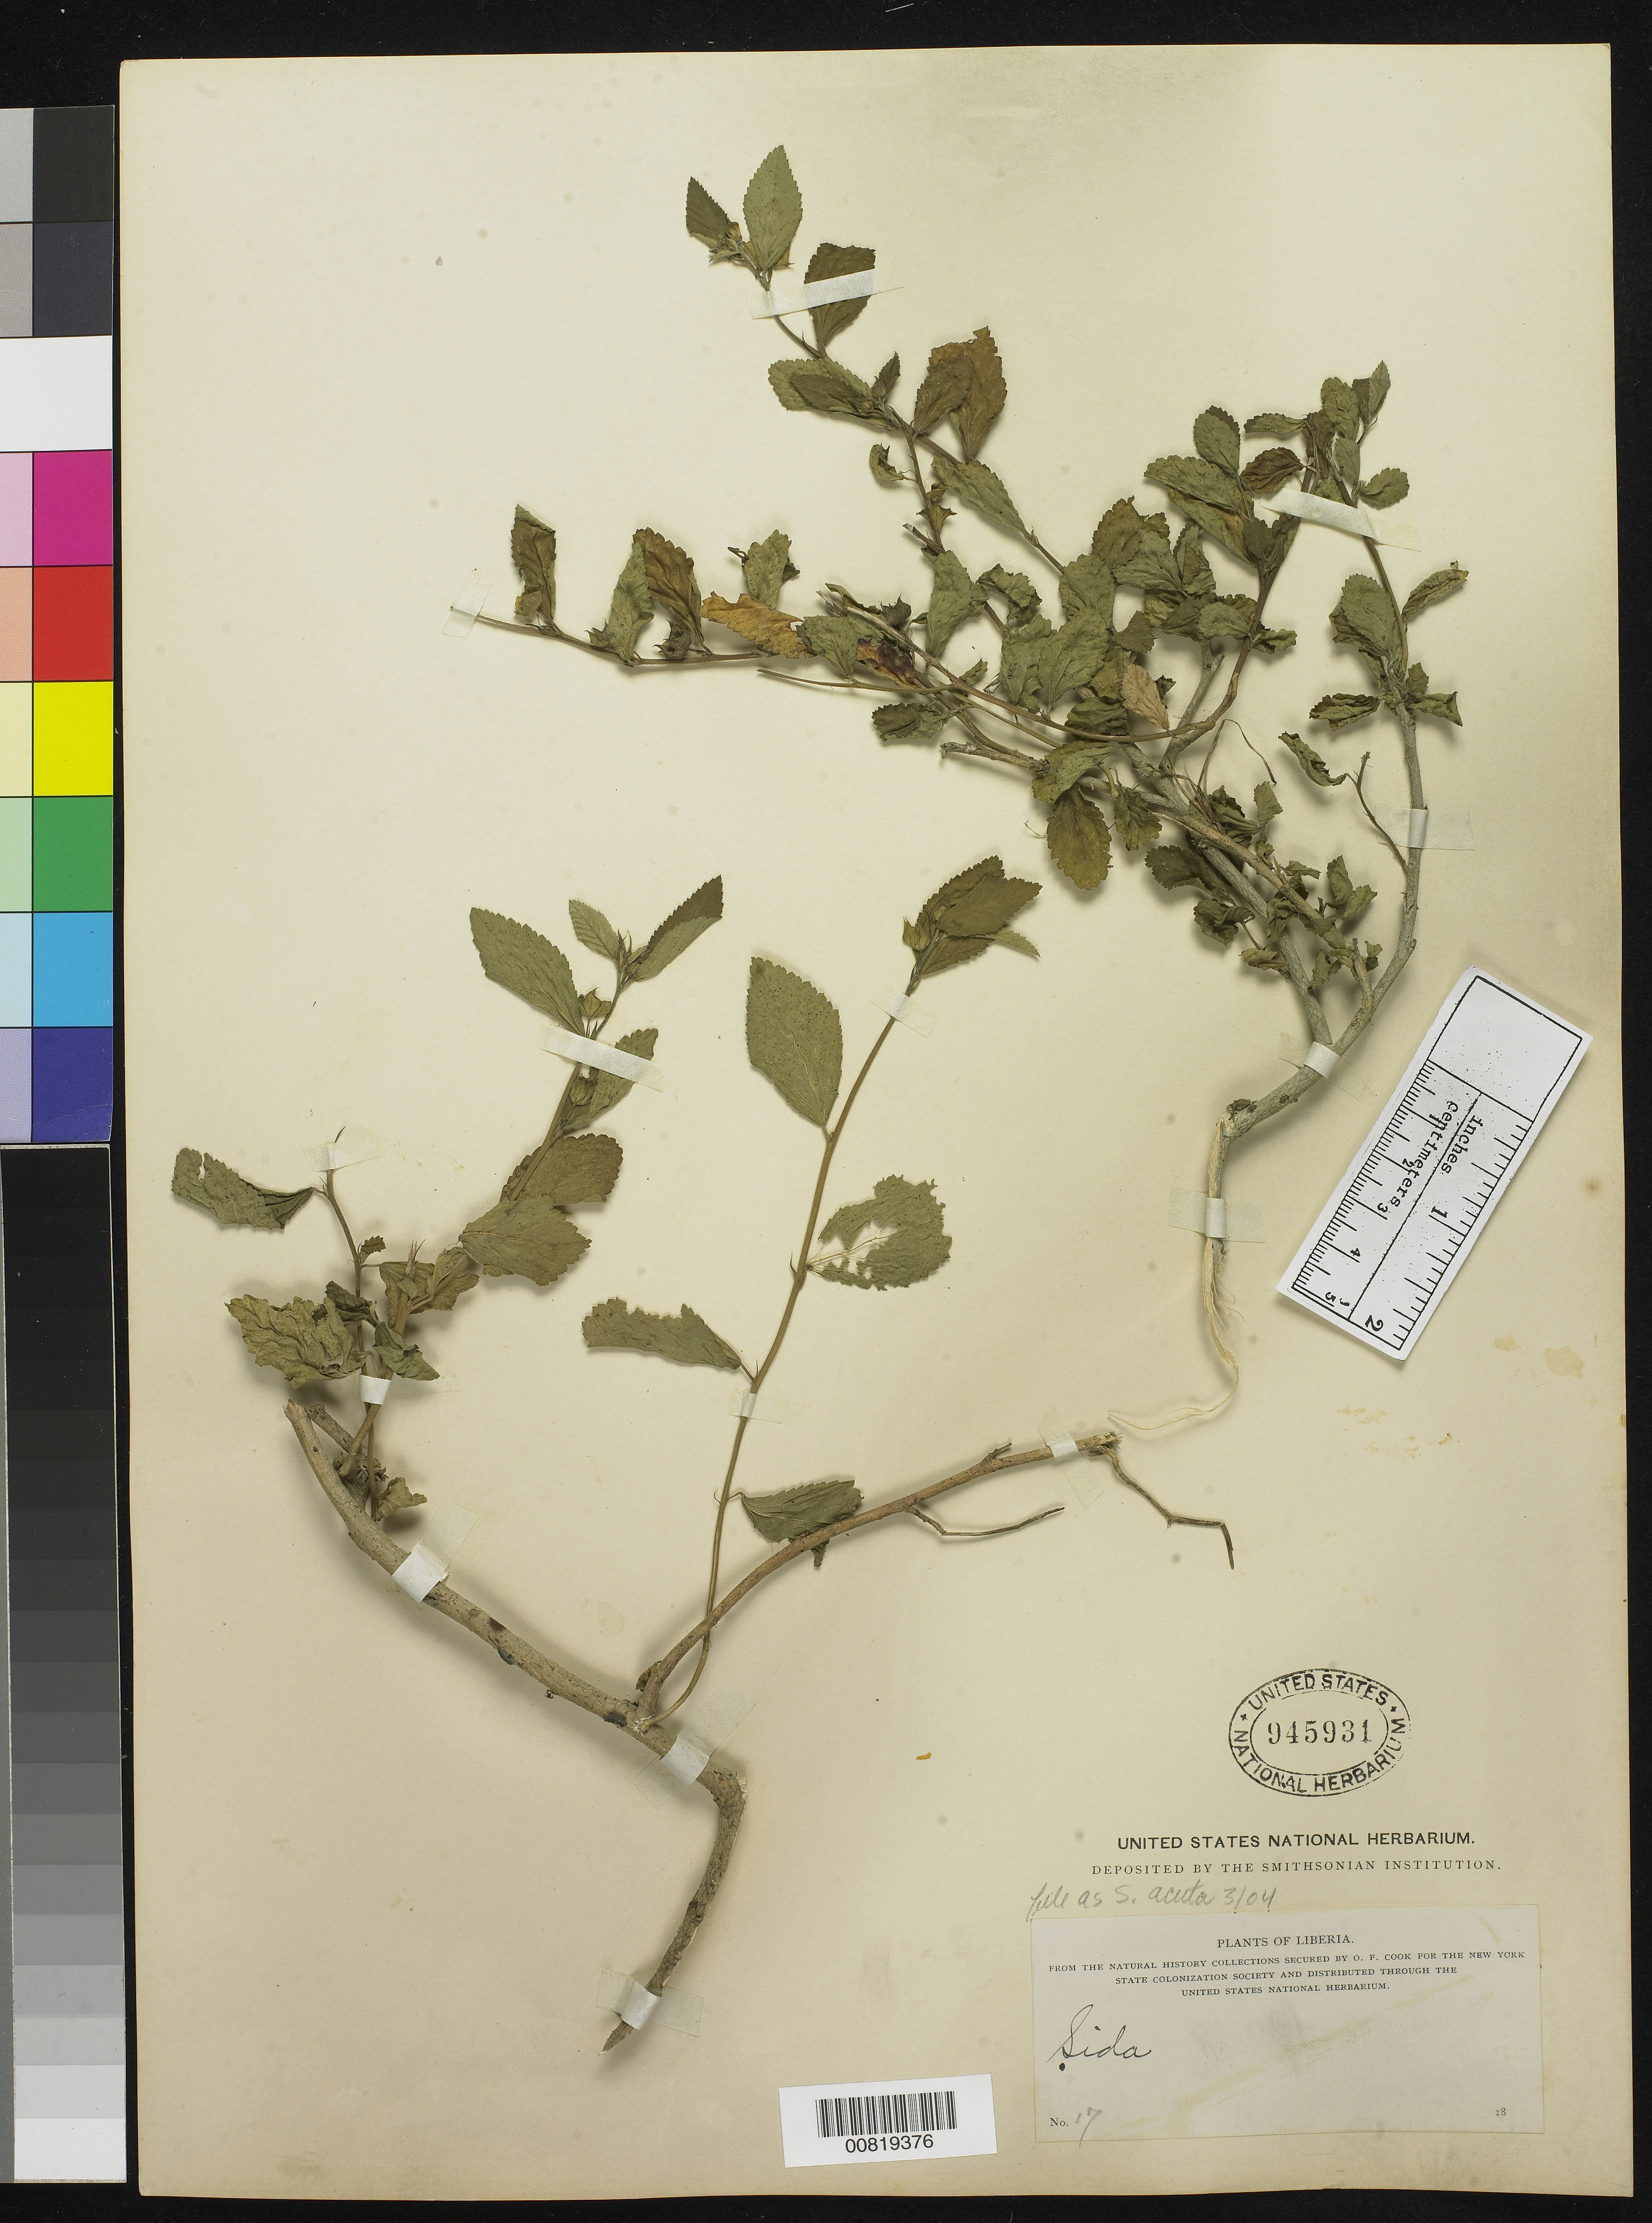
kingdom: Plantae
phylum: Tracheophyta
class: Magnoliopsida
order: Malvales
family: Malvaceae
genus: Sida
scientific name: Sida sp.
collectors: O. F. Cook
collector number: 17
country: Liberia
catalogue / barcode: US 945931